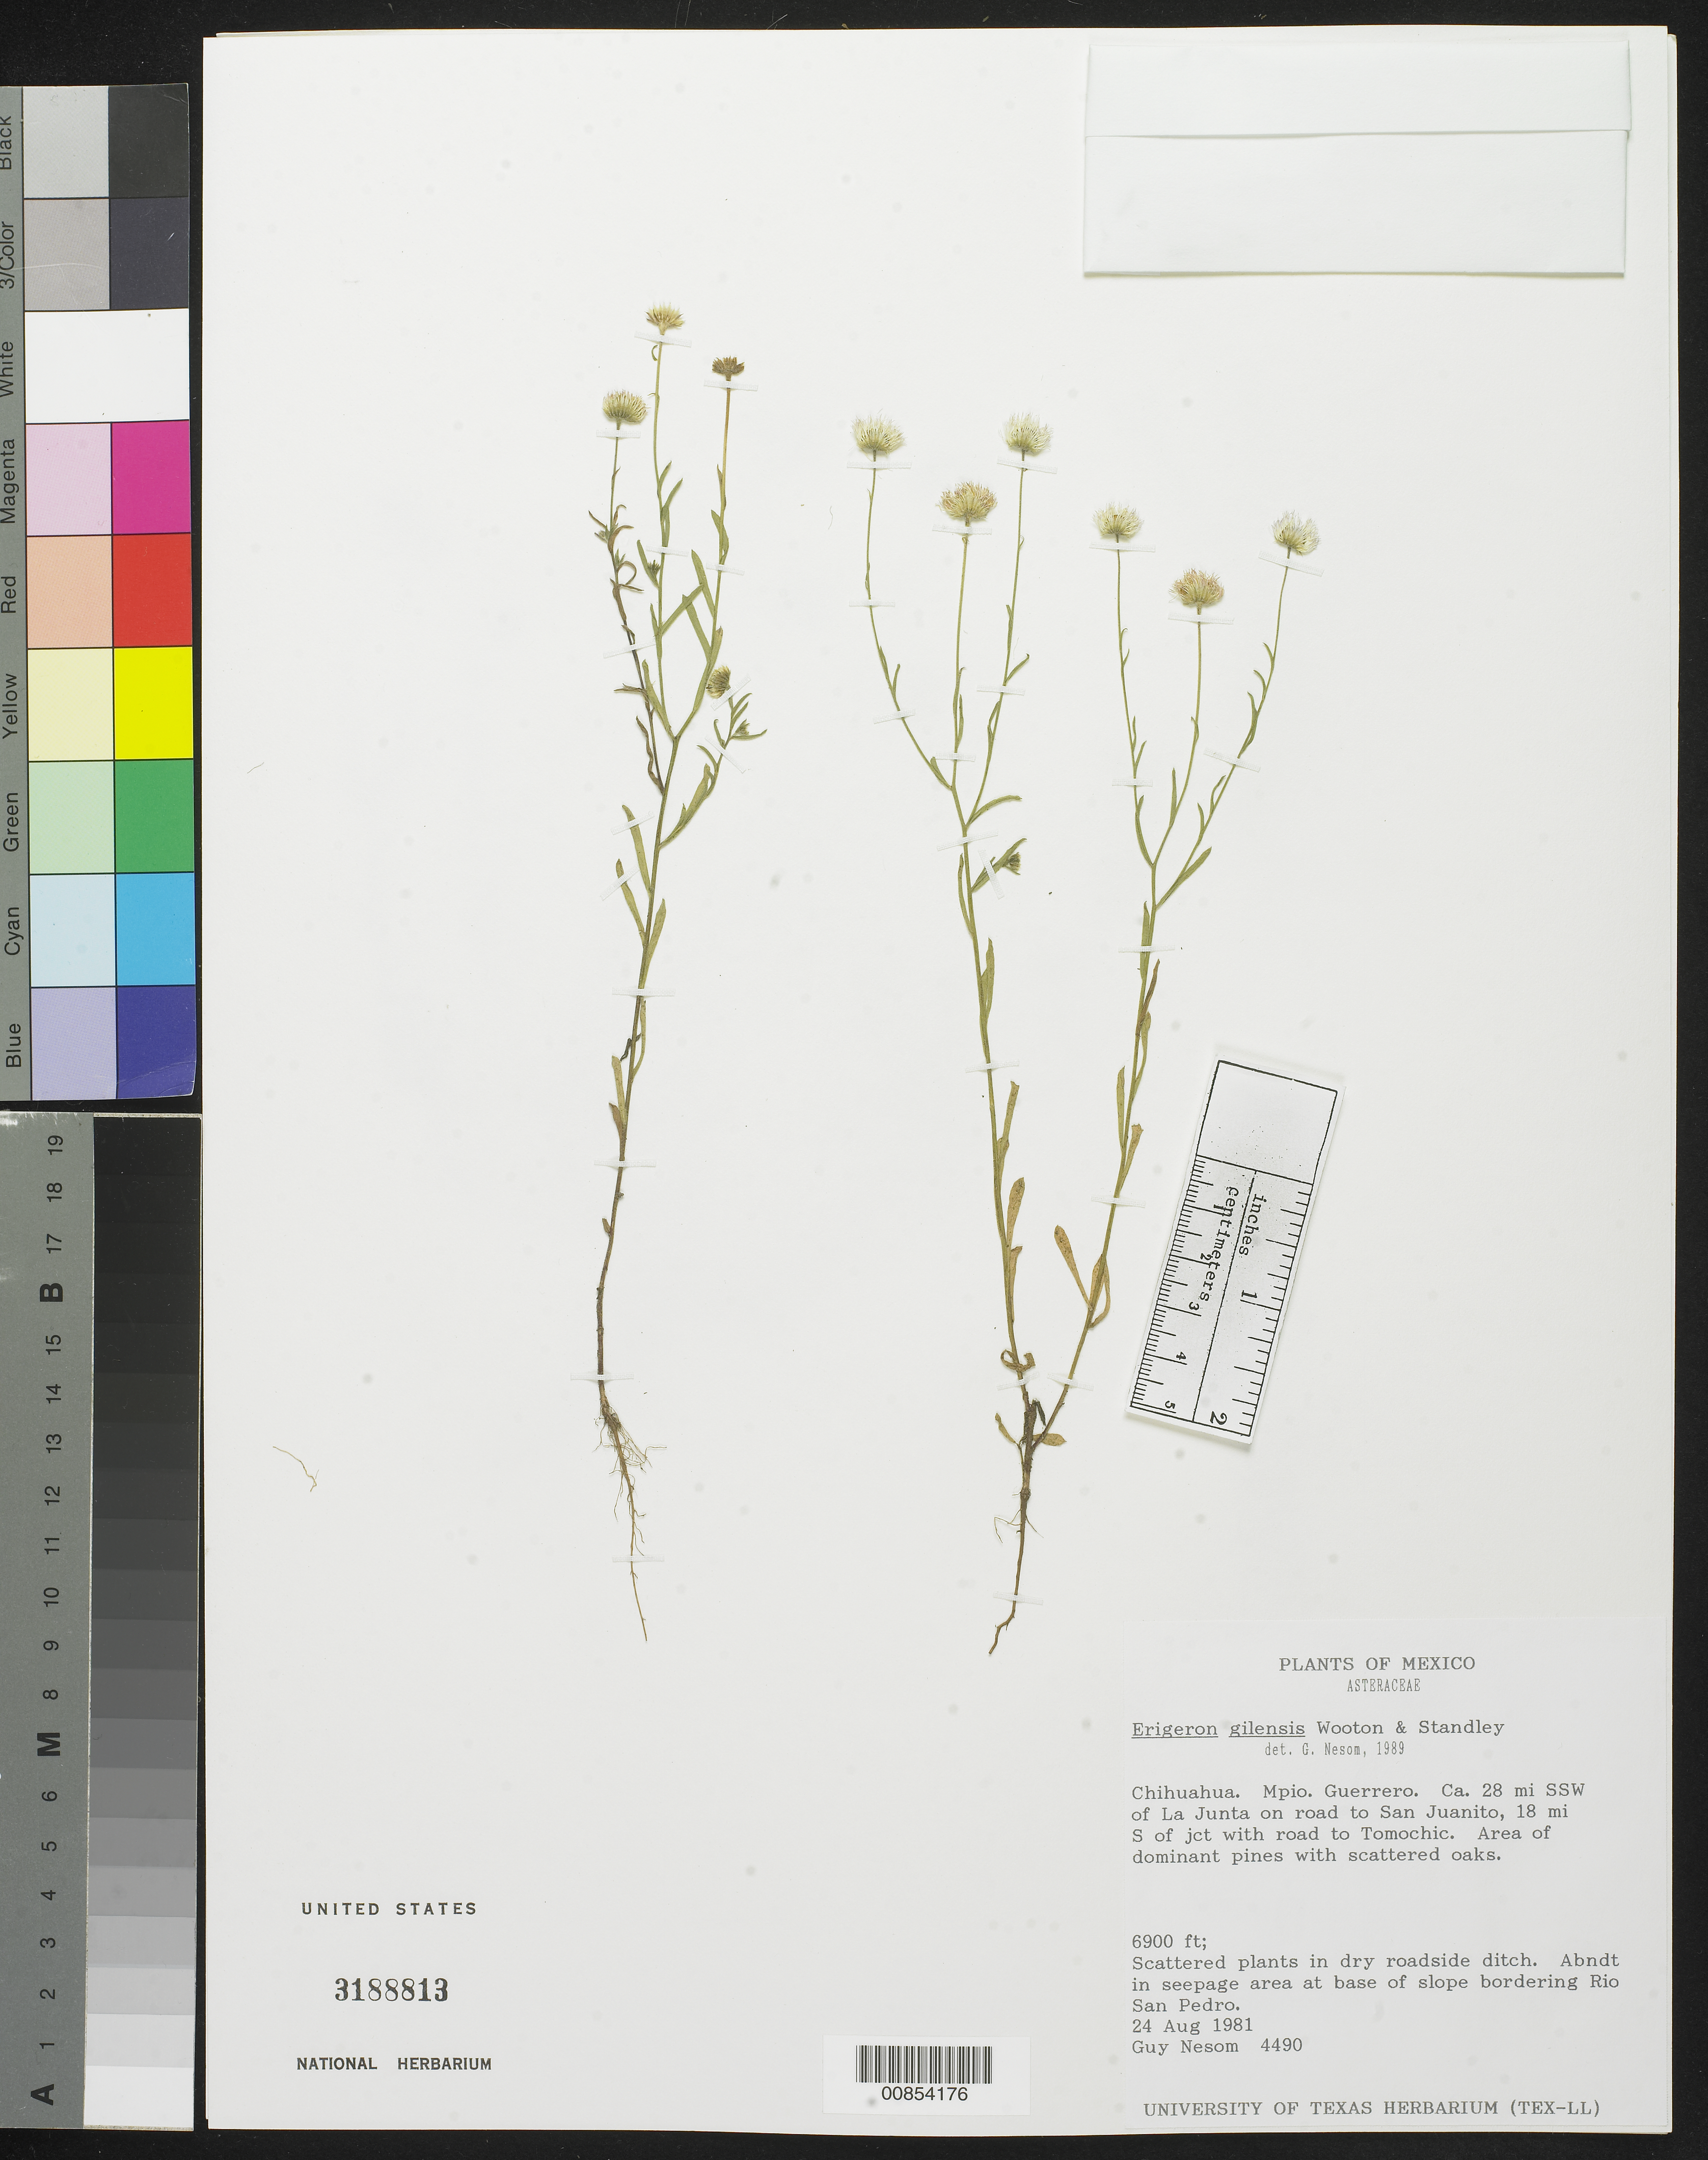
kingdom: Plantae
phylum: Tracheophyta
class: Magnoliopsida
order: Asterales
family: Asteraceae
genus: Erigeron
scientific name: Erigeron gilensis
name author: Wooton & Standl.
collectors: G. L. Nesom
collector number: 4490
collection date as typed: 24 Aug 1981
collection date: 1981-08-24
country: Mexico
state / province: Chihuahua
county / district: Guerrero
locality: Ca. 28 mi. SSW of La Junta on road to San Juanito, 18 mi. S of jct with road to Tomochic.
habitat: Area of dominant pines with scattered oaks. Scattered plants in dry roadside ditch.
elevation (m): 2103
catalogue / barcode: US 3188813